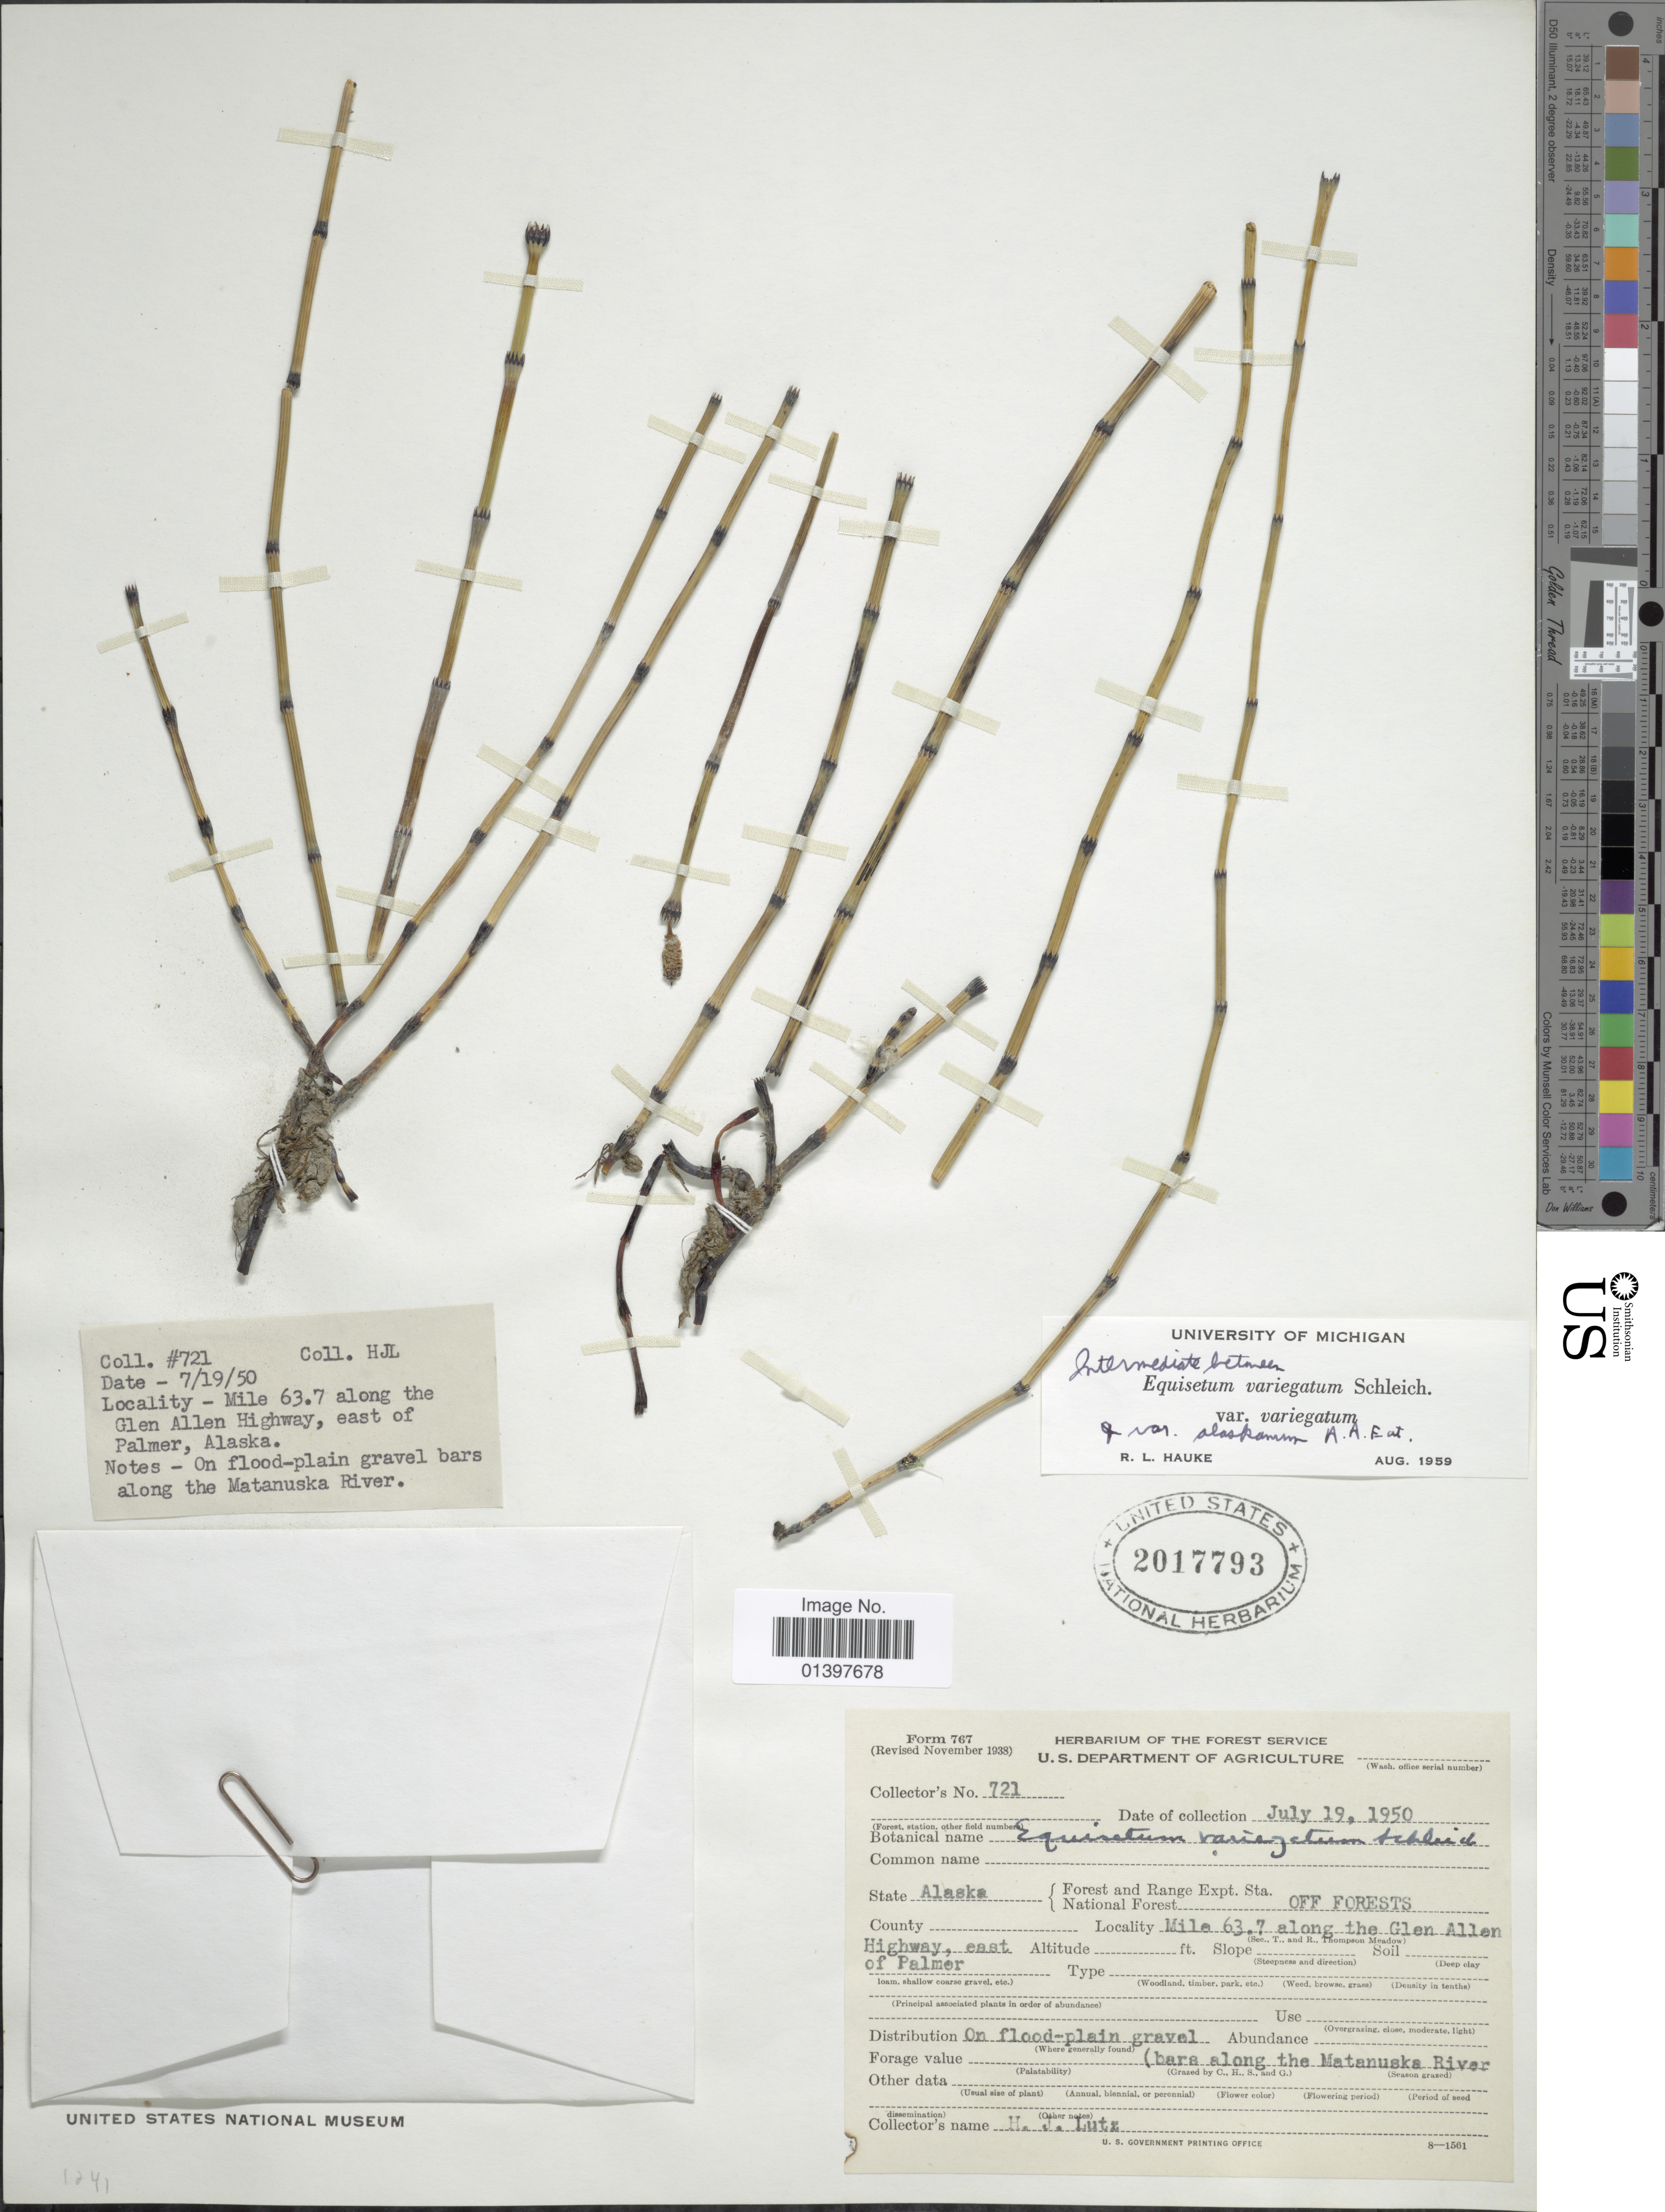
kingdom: Plantae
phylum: Tracheophyta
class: Polypodiopsida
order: Equisetales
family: Equisetaceae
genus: Equisetum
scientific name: Equisetum variegatum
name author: Schleich. ex F. Weber & D. Mohr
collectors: H. J. Lutz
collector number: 721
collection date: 1950-07-19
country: United States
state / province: Alaska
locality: Mile 63.7 along the Glen Allen Highway, east of Palmer, Alaska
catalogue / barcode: US 2017793